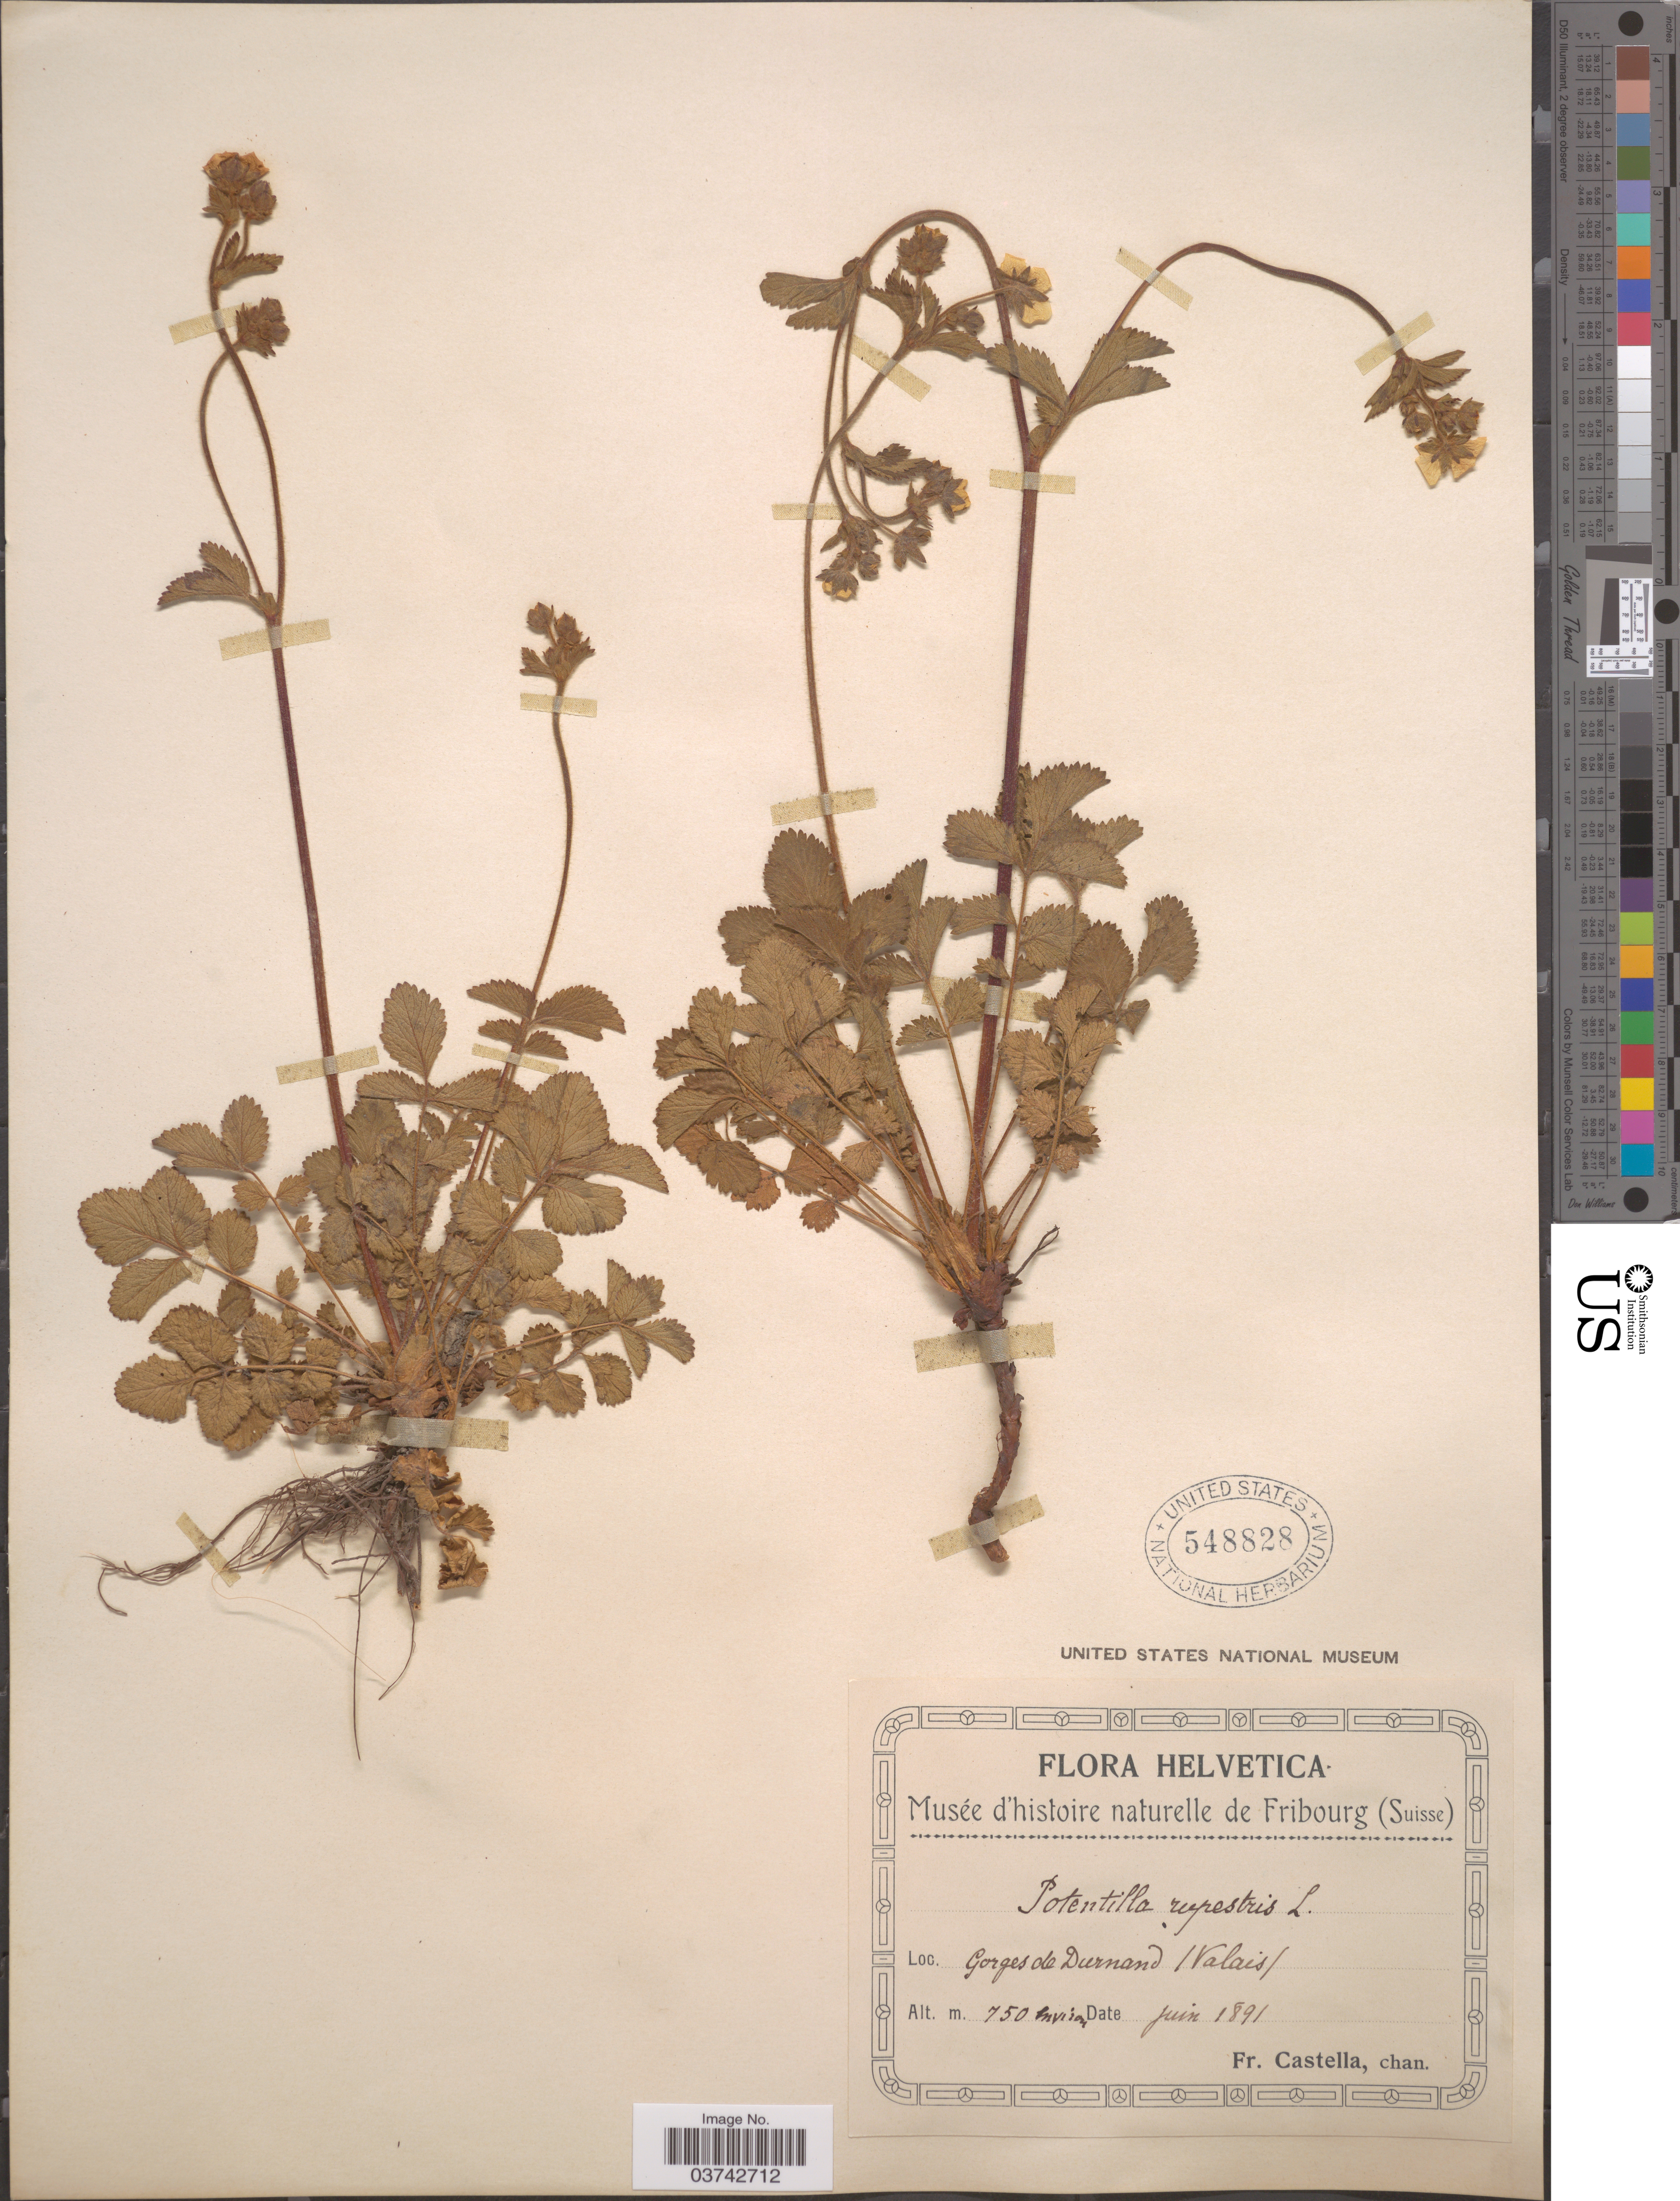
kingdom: Plantae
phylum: Tracheophyta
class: Magnoliopsida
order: Rosales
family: Rosaceae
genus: Drymocallis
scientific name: Drymocallis rupestris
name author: (L.) Soják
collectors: Fr. Castella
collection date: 1891-06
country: Switzerland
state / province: Valais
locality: Helvetica. Gorges de Durnand (Valais).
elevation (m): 750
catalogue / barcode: US 548828